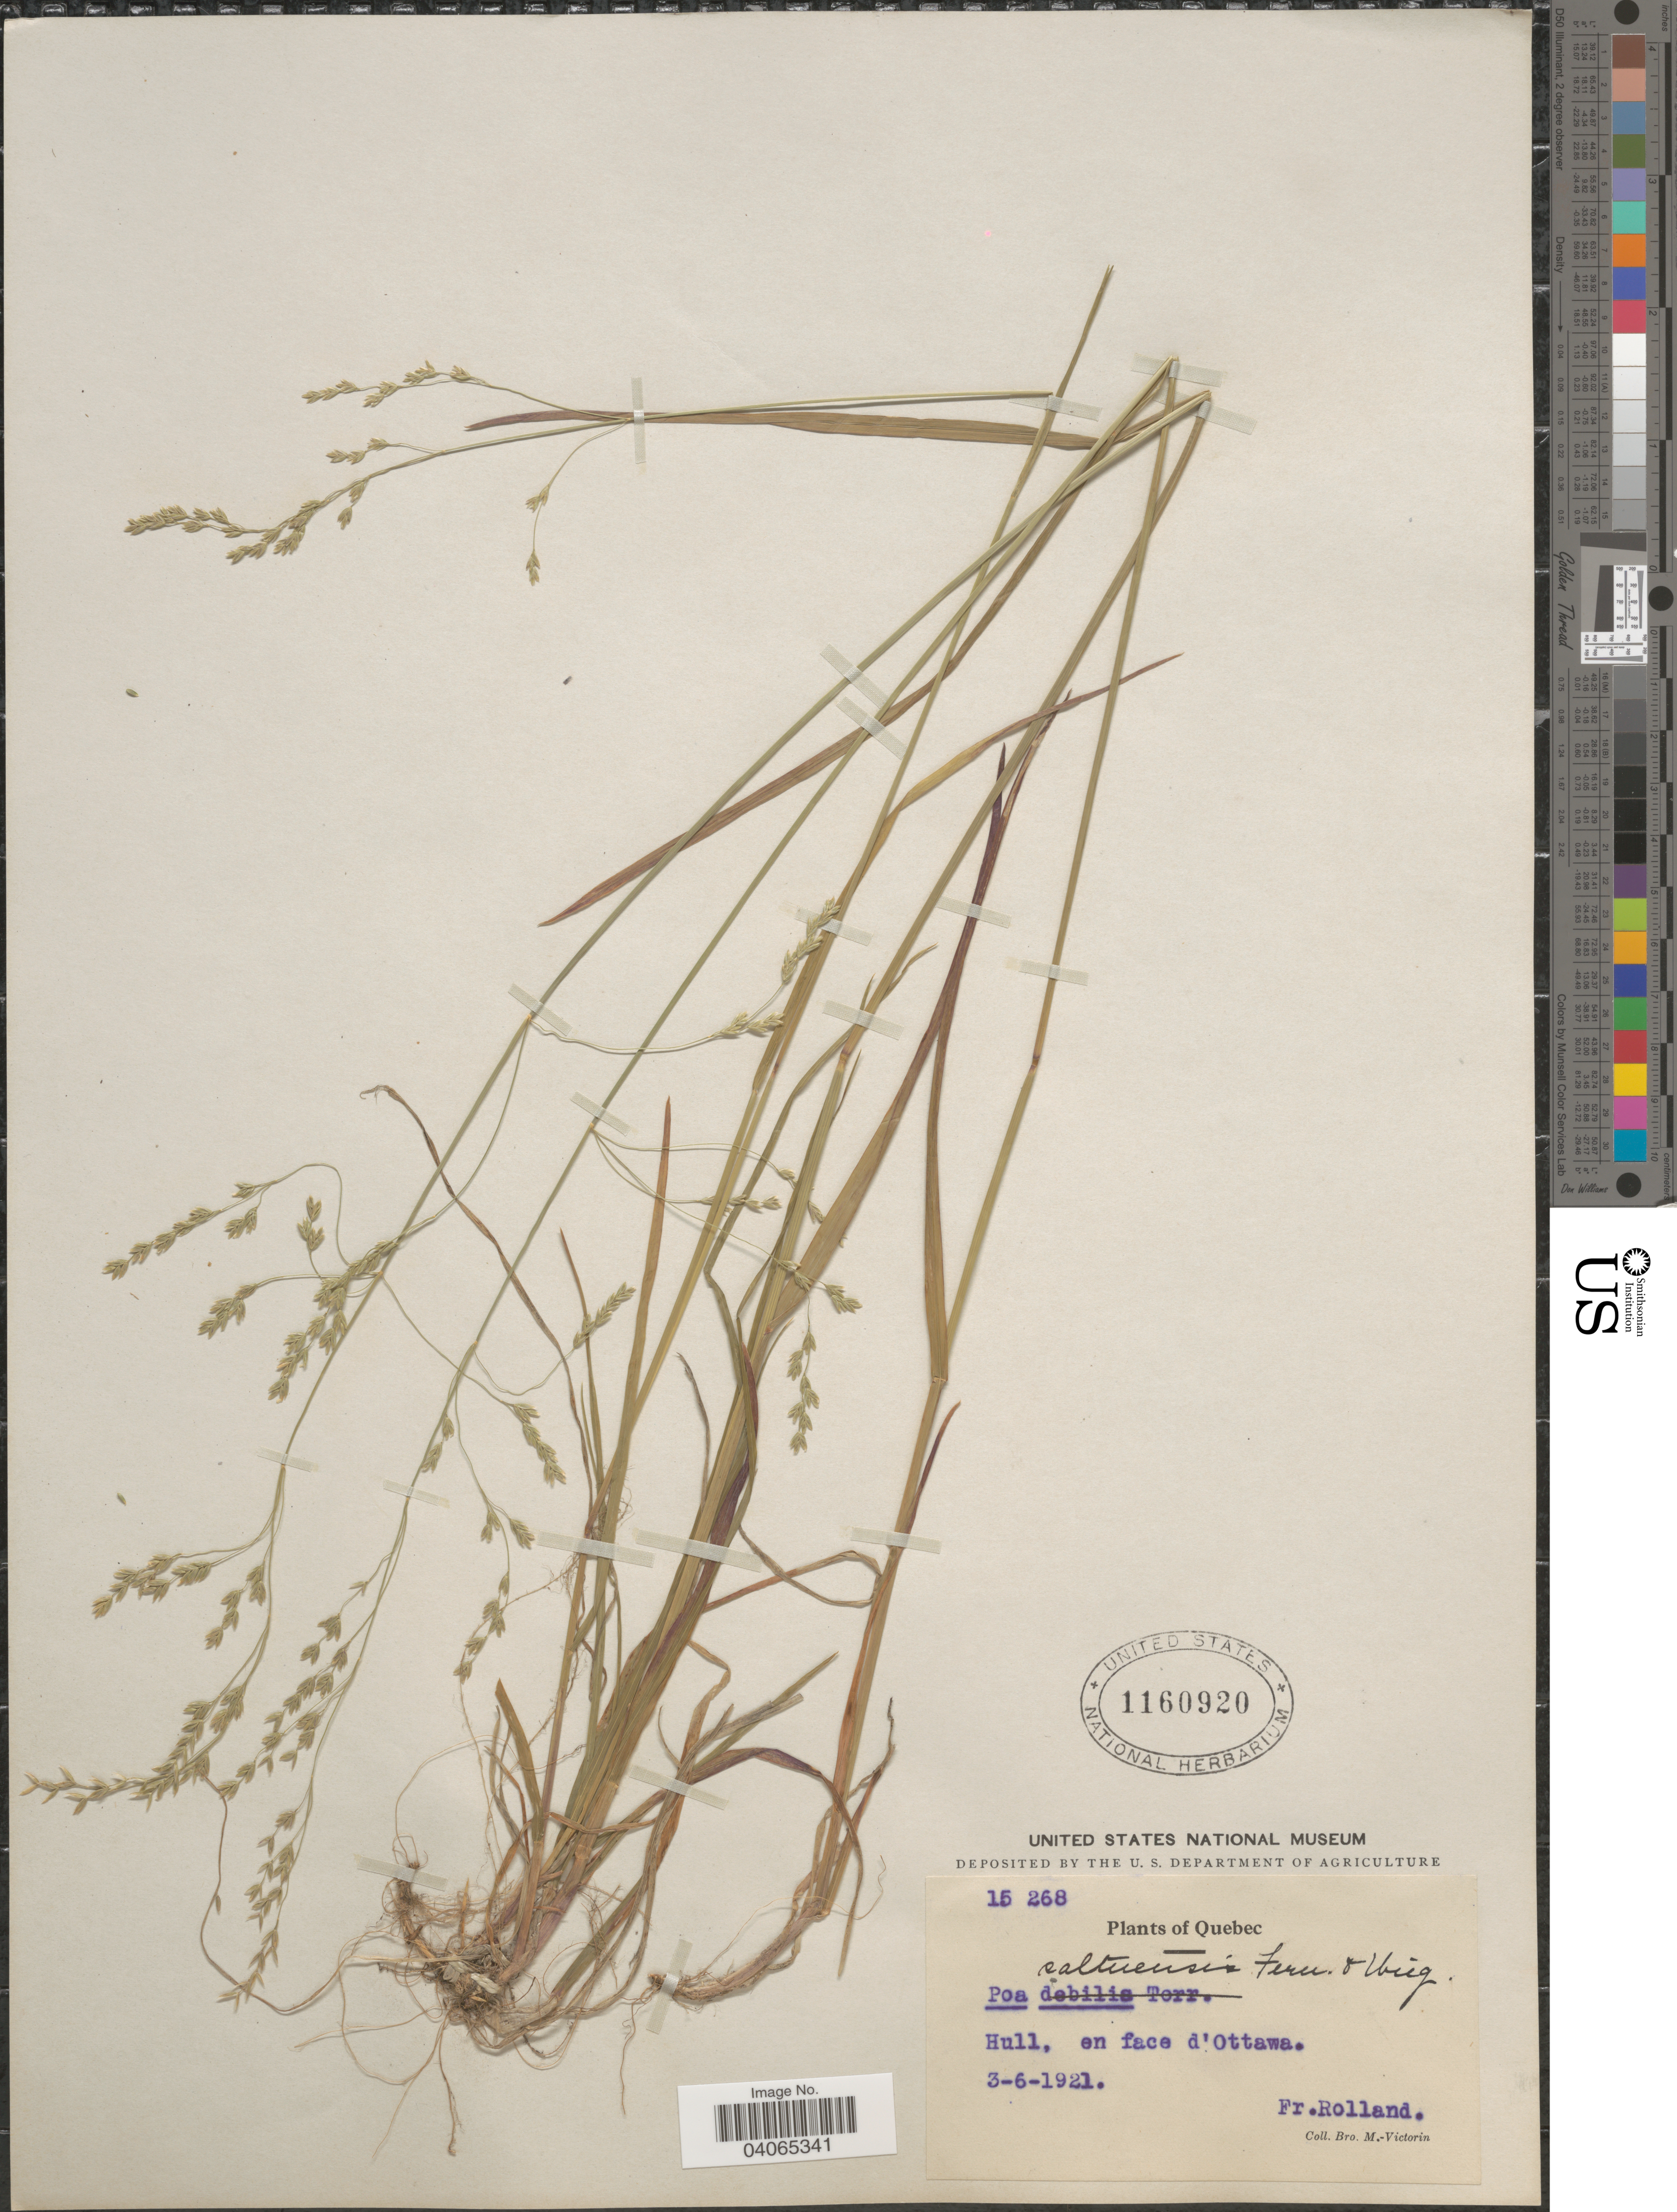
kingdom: Plantae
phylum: Tracheophyta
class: Liliopsida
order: Poales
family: Poaceae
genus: Poa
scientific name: Poa saltuensis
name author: Fernald & Wiegand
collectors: F. Rolland & Fr. Marie-Victorin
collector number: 15268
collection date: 1921-06-03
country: Canada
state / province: Quebec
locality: Hull, en face d'Ottawa.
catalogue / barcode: US 1160920